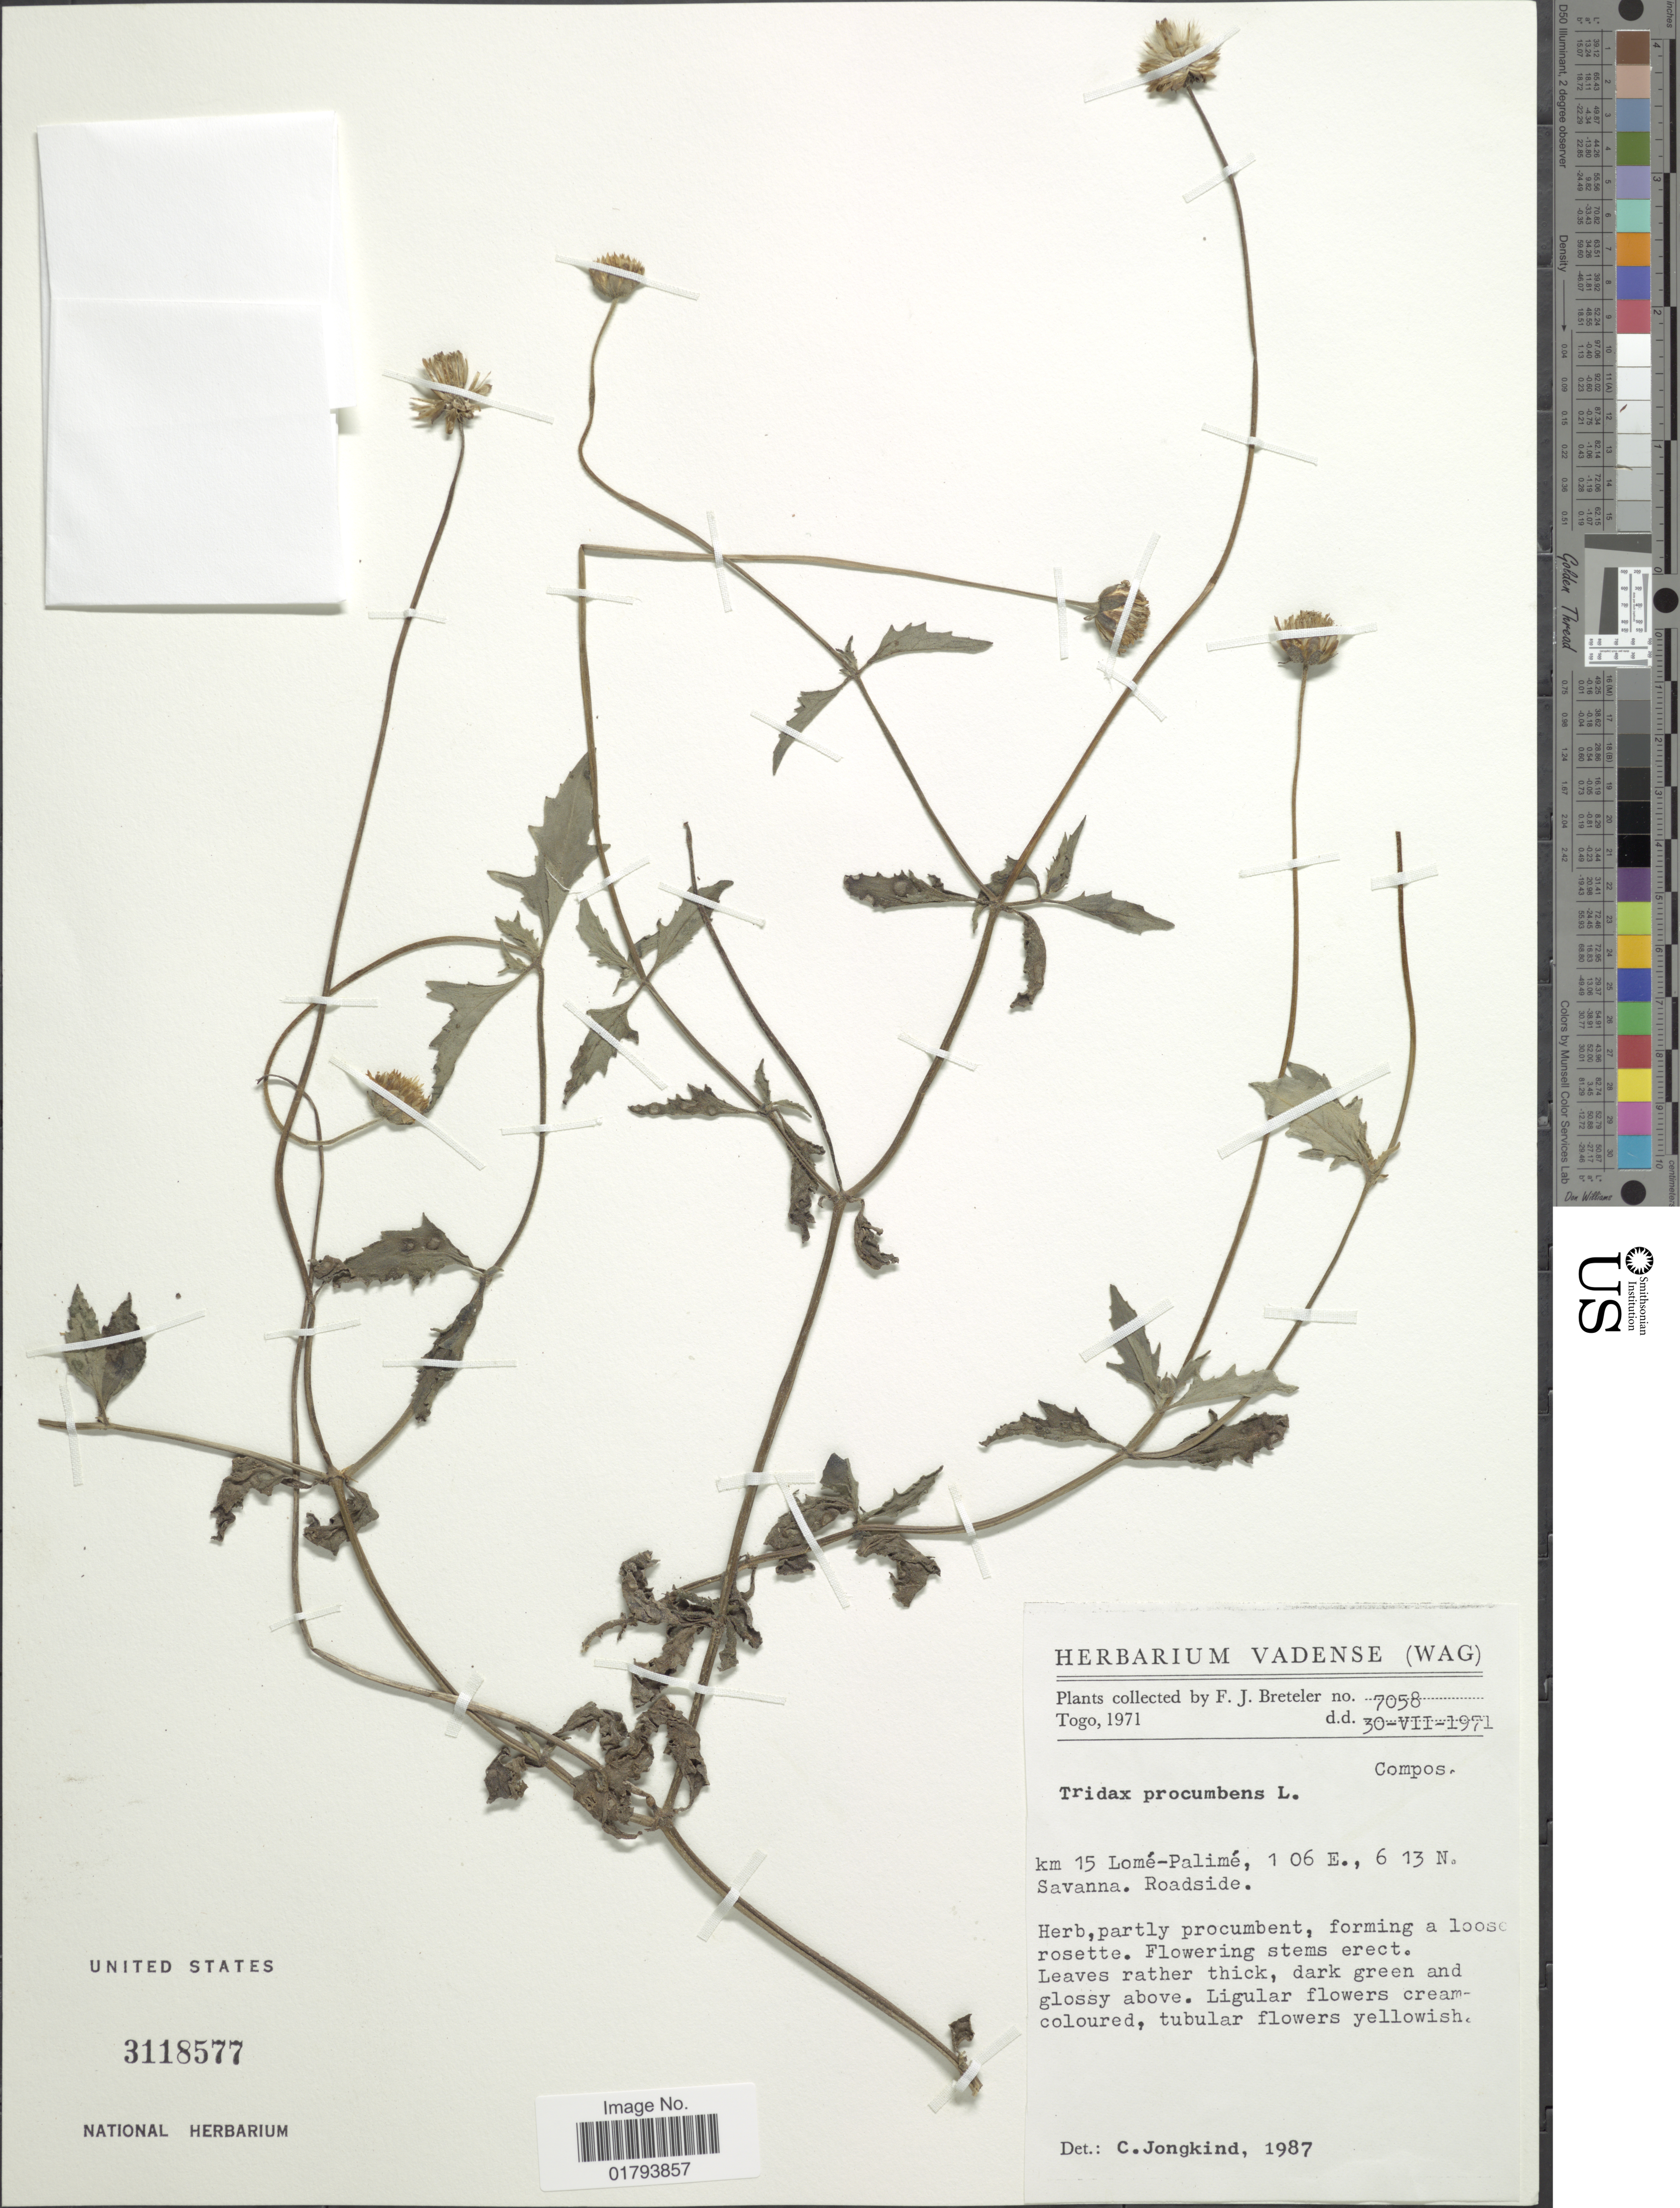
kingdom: Plantae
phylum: Tracheophyta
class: Magnoliopsida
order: Asterales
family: Asteraceae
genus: Tridax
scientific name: Tridax procumbens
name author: L.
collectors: F. J. Breteler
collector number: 7058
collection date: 1971-07-30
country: Togo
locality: Km 15 Lome-Palime, Savanna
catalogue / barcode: US 3118577